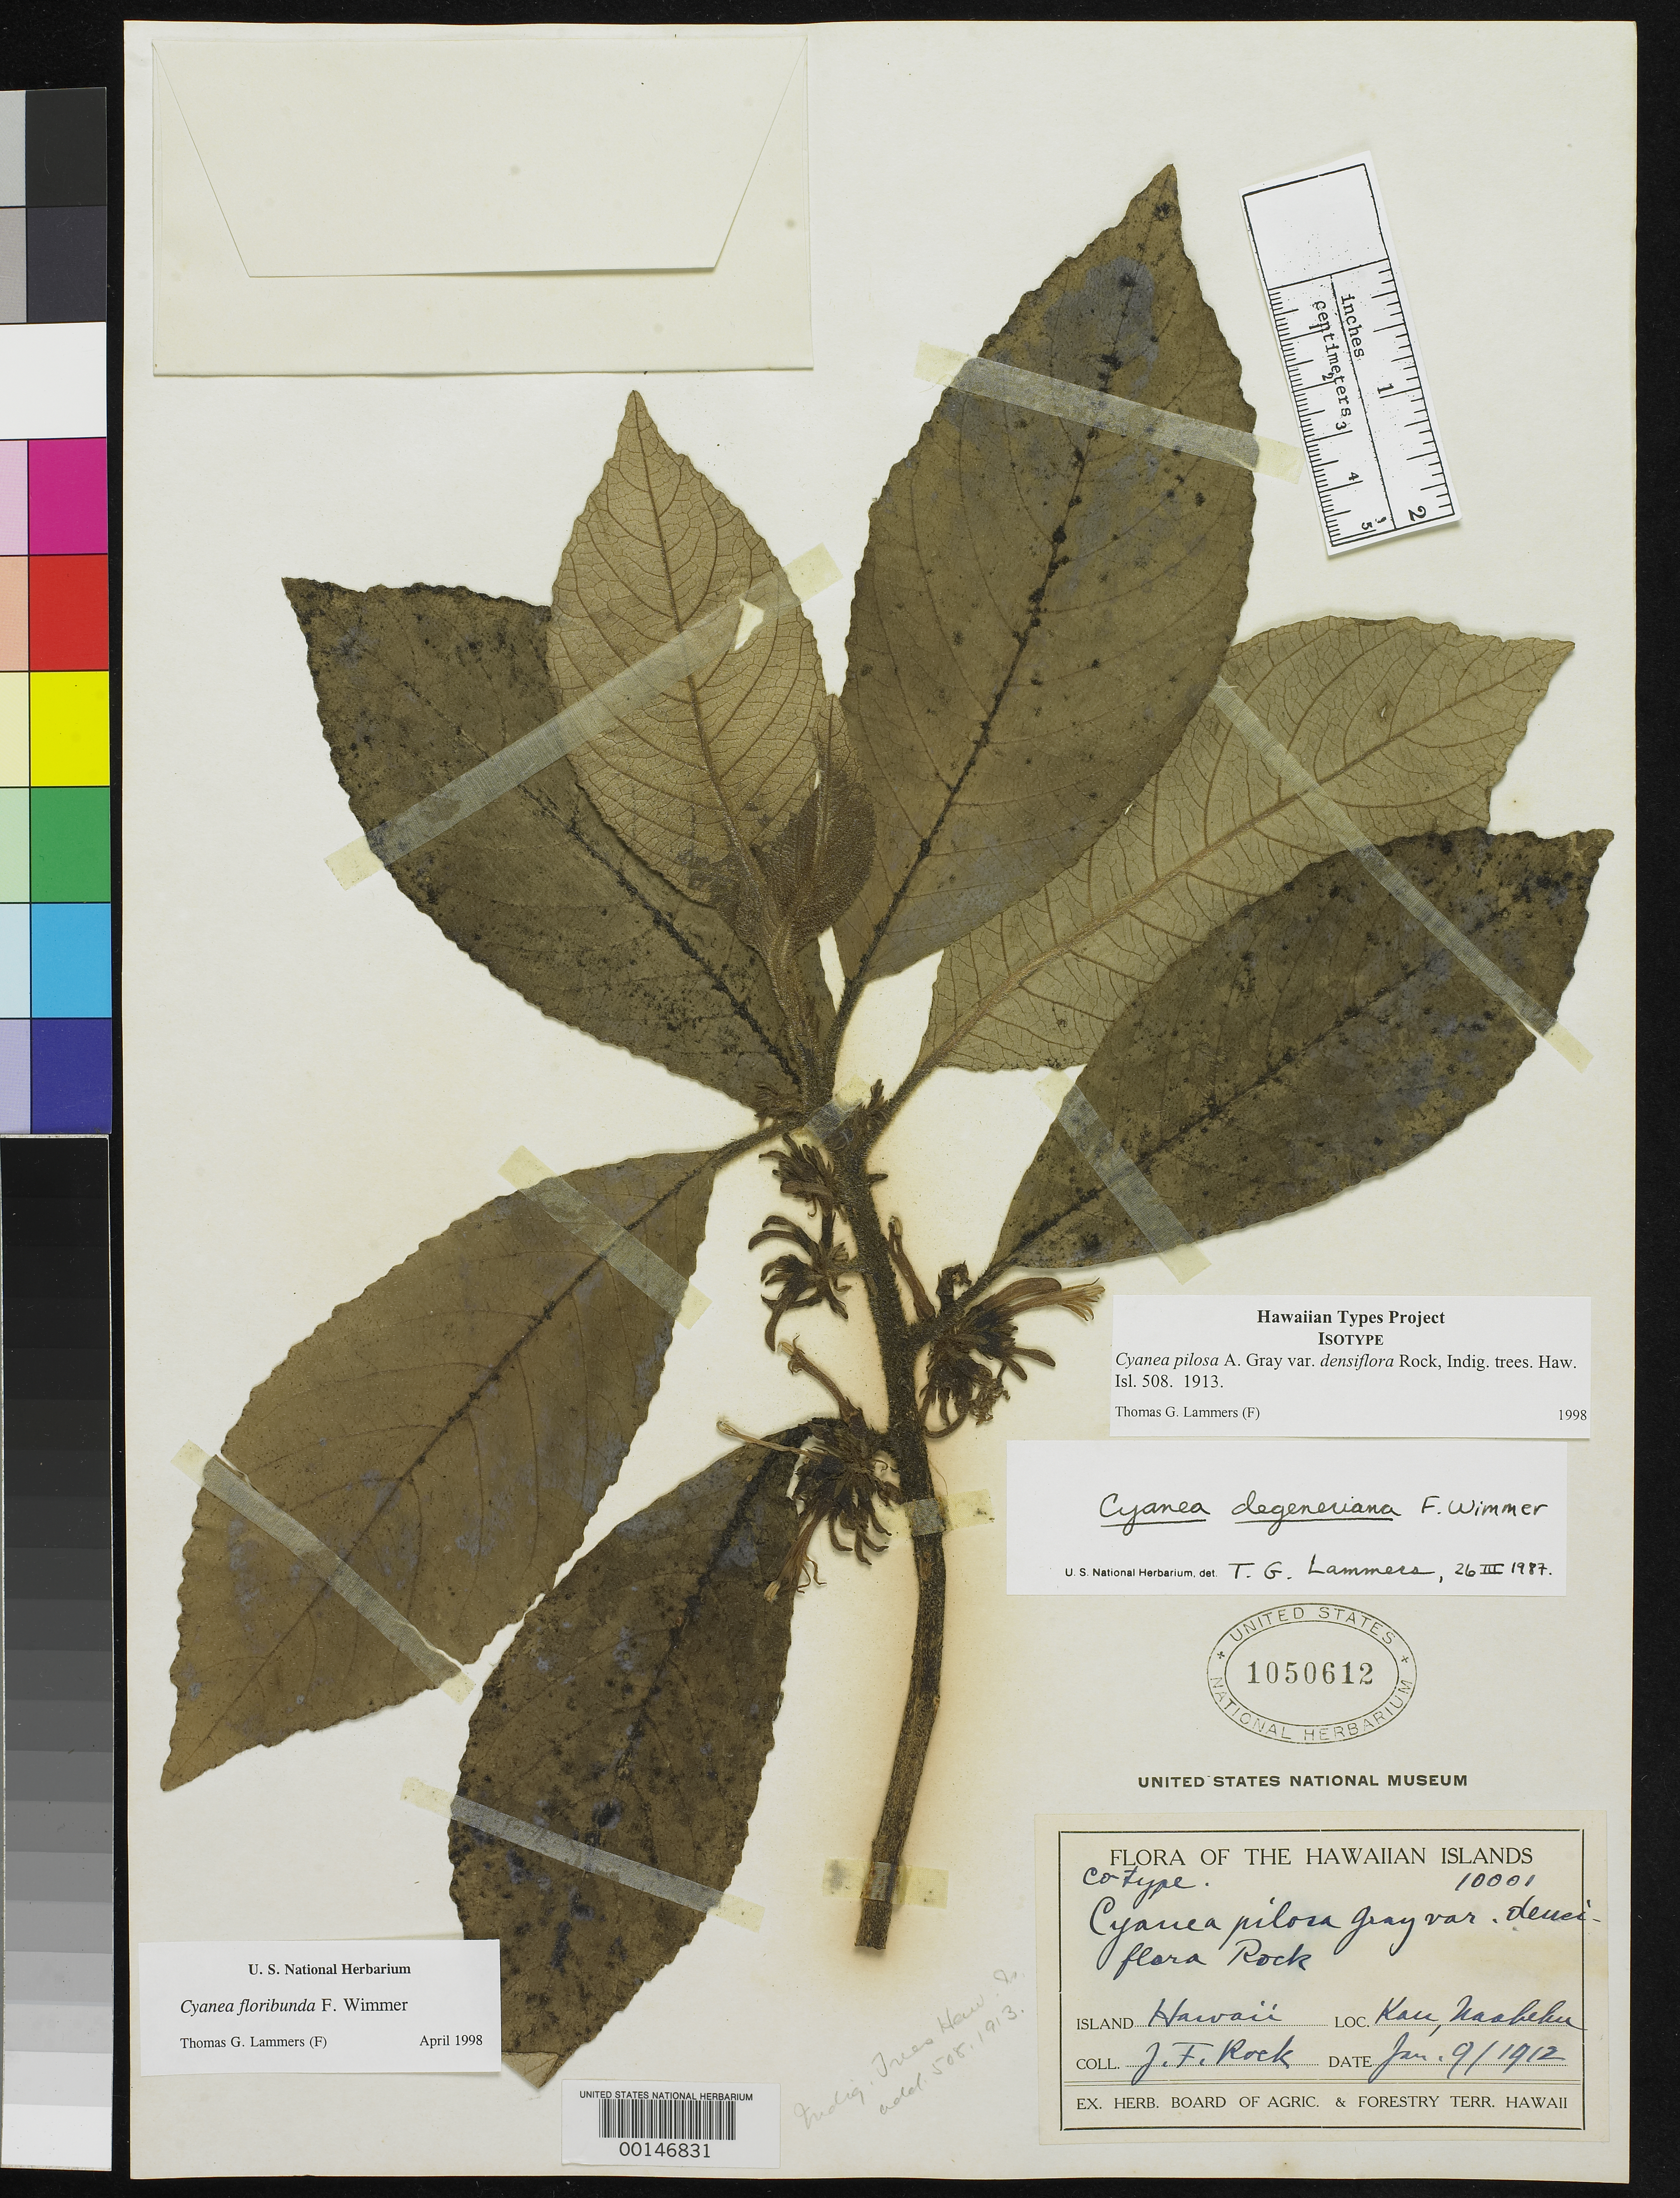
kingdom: Plantae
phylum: Tracheophyta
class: Magnoliopsida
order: Asterales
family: Campanulaceae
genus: Cyanea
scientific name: Cyanea pilosa var. densiflora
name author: Rock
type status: Isotype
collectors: J. F. Rock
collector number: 10001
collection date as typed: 09 Jan 1913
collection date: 1913-01-09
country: United States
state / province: Hawaii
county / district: Hawaii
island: Hawaii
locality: Mauna Loa, behind Naalehu.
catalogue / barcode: US 1050612